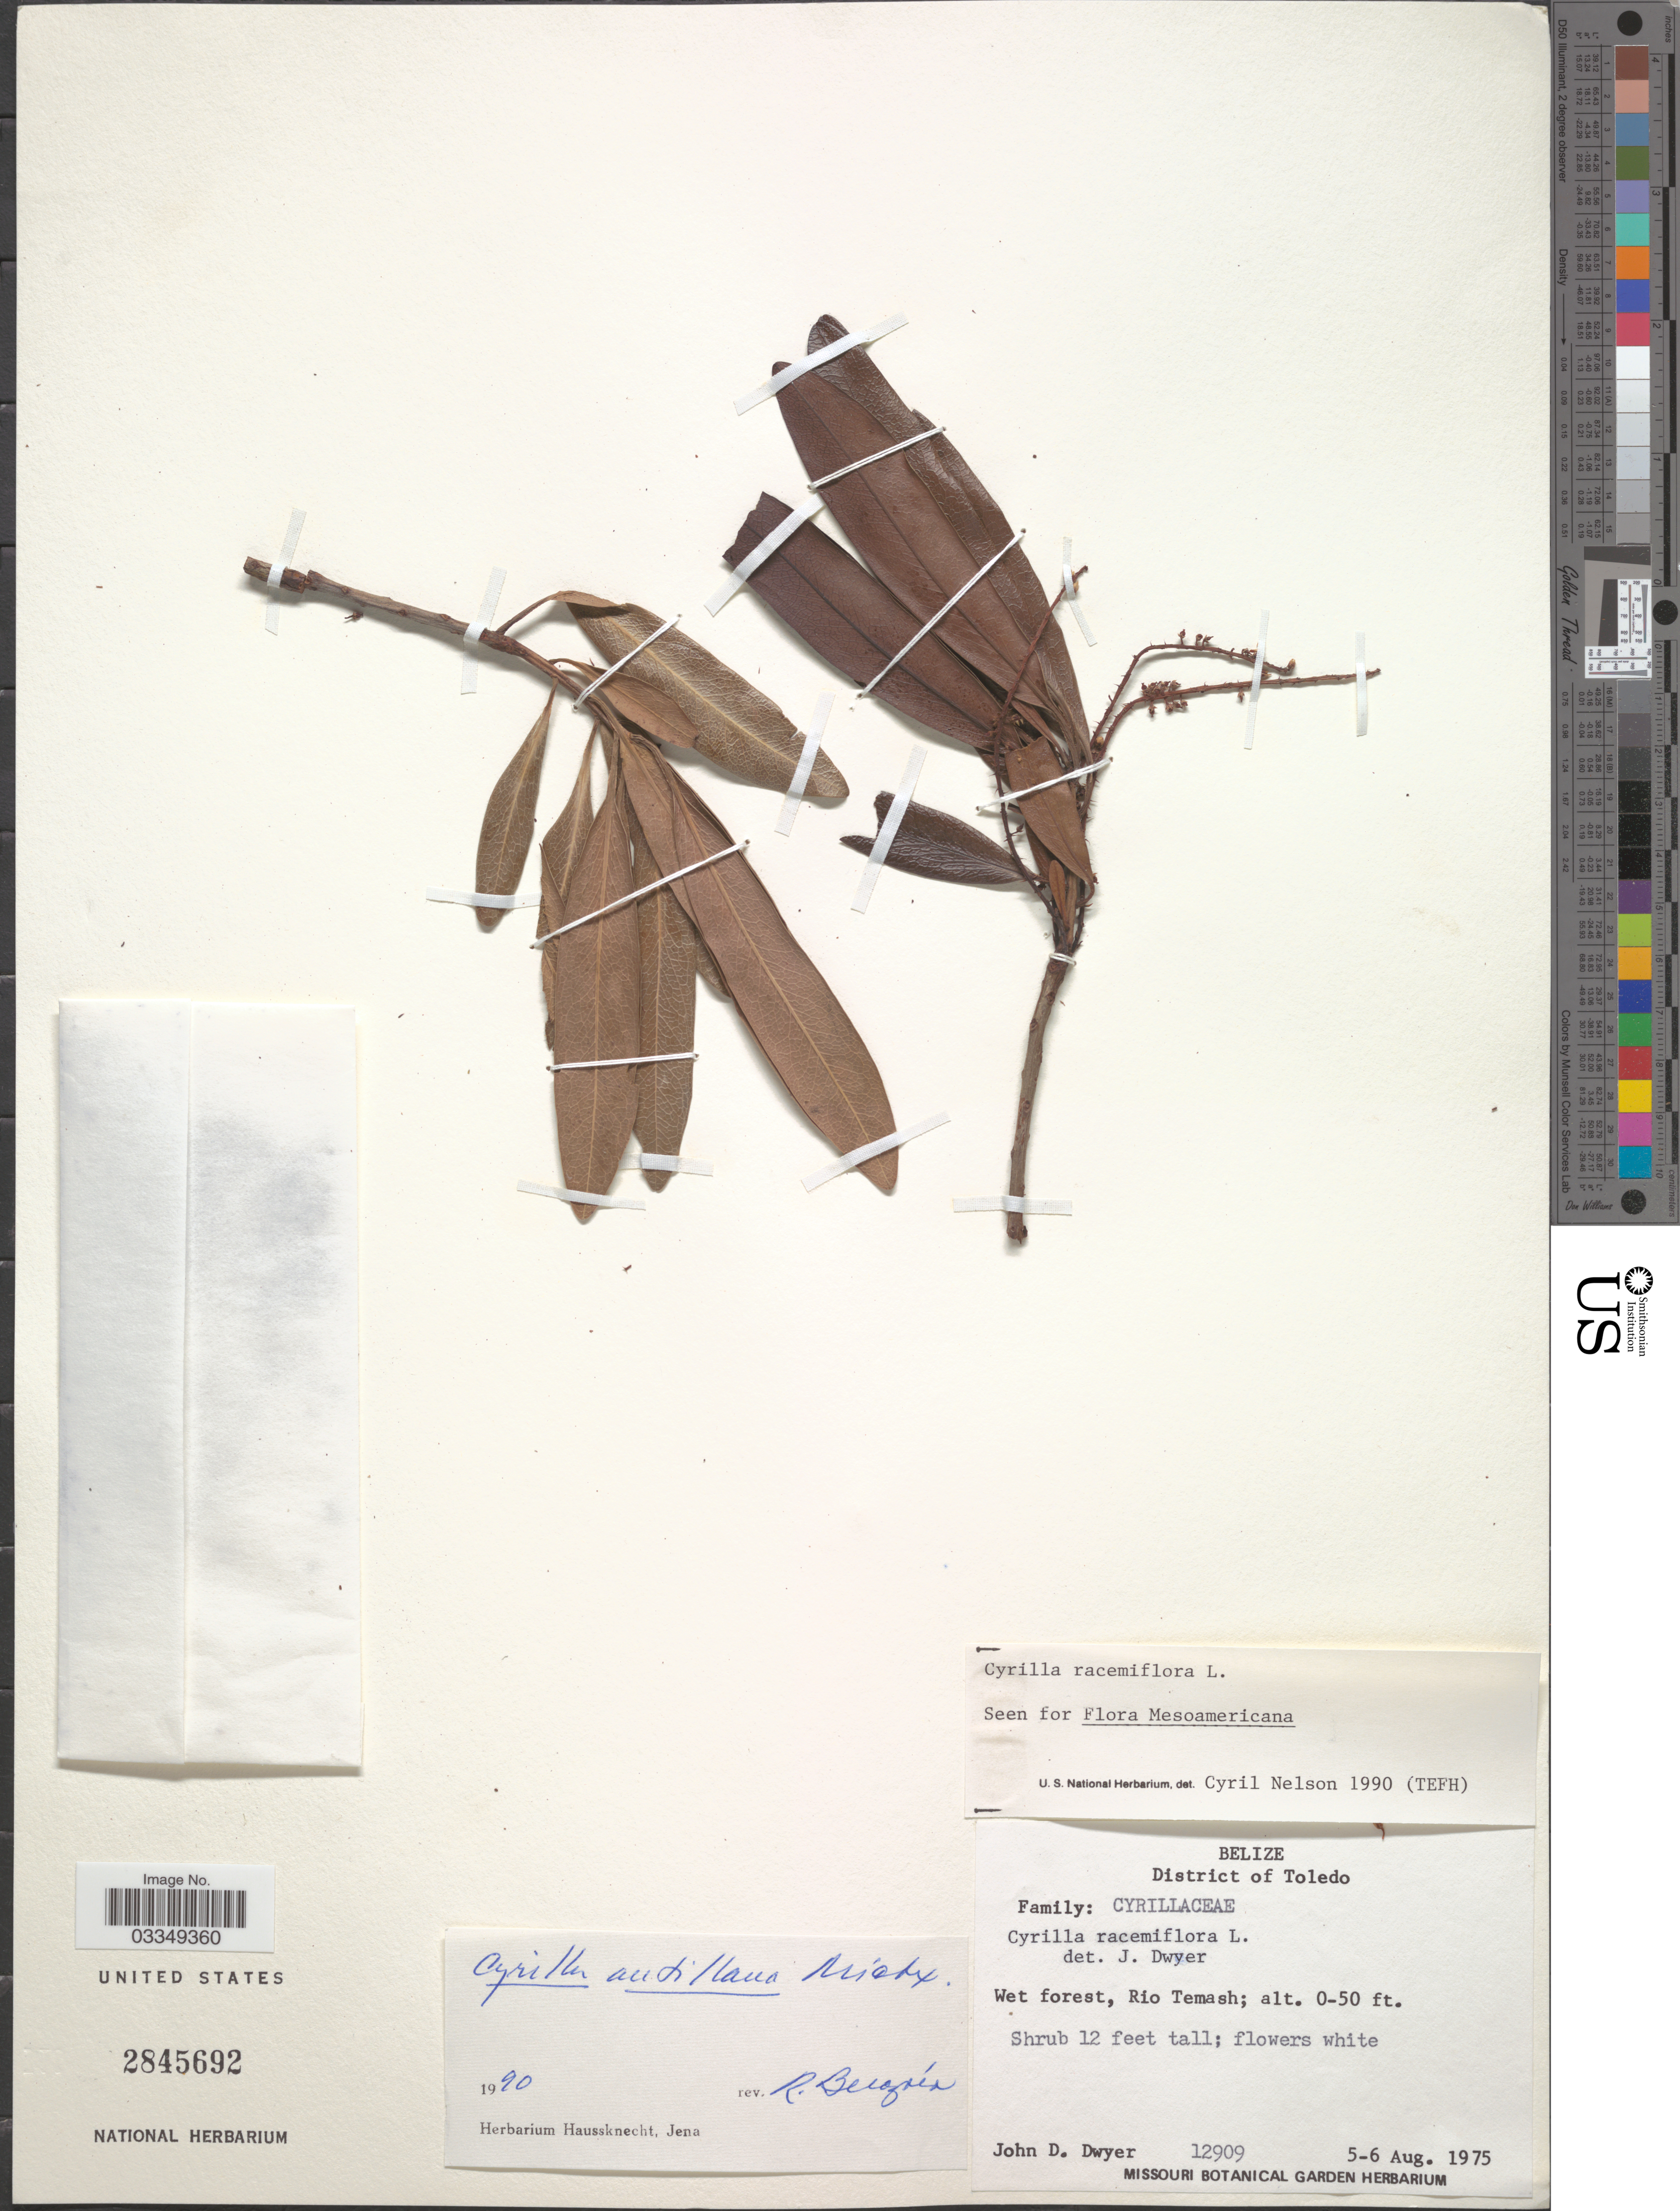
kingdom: Plantae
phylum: Tracheophyta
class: Magnoliopsida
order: Ericales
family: Cyrillaceae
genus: Cyrilla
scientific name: Cyrilla antillana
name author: Michx.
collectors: J. D. Dwyer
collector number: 12909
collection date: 1975-08-05/1975-08-06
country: Belize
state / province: Toledo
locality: District of Toledo. Rio Temash.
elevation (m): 0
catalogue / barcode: US 2845692